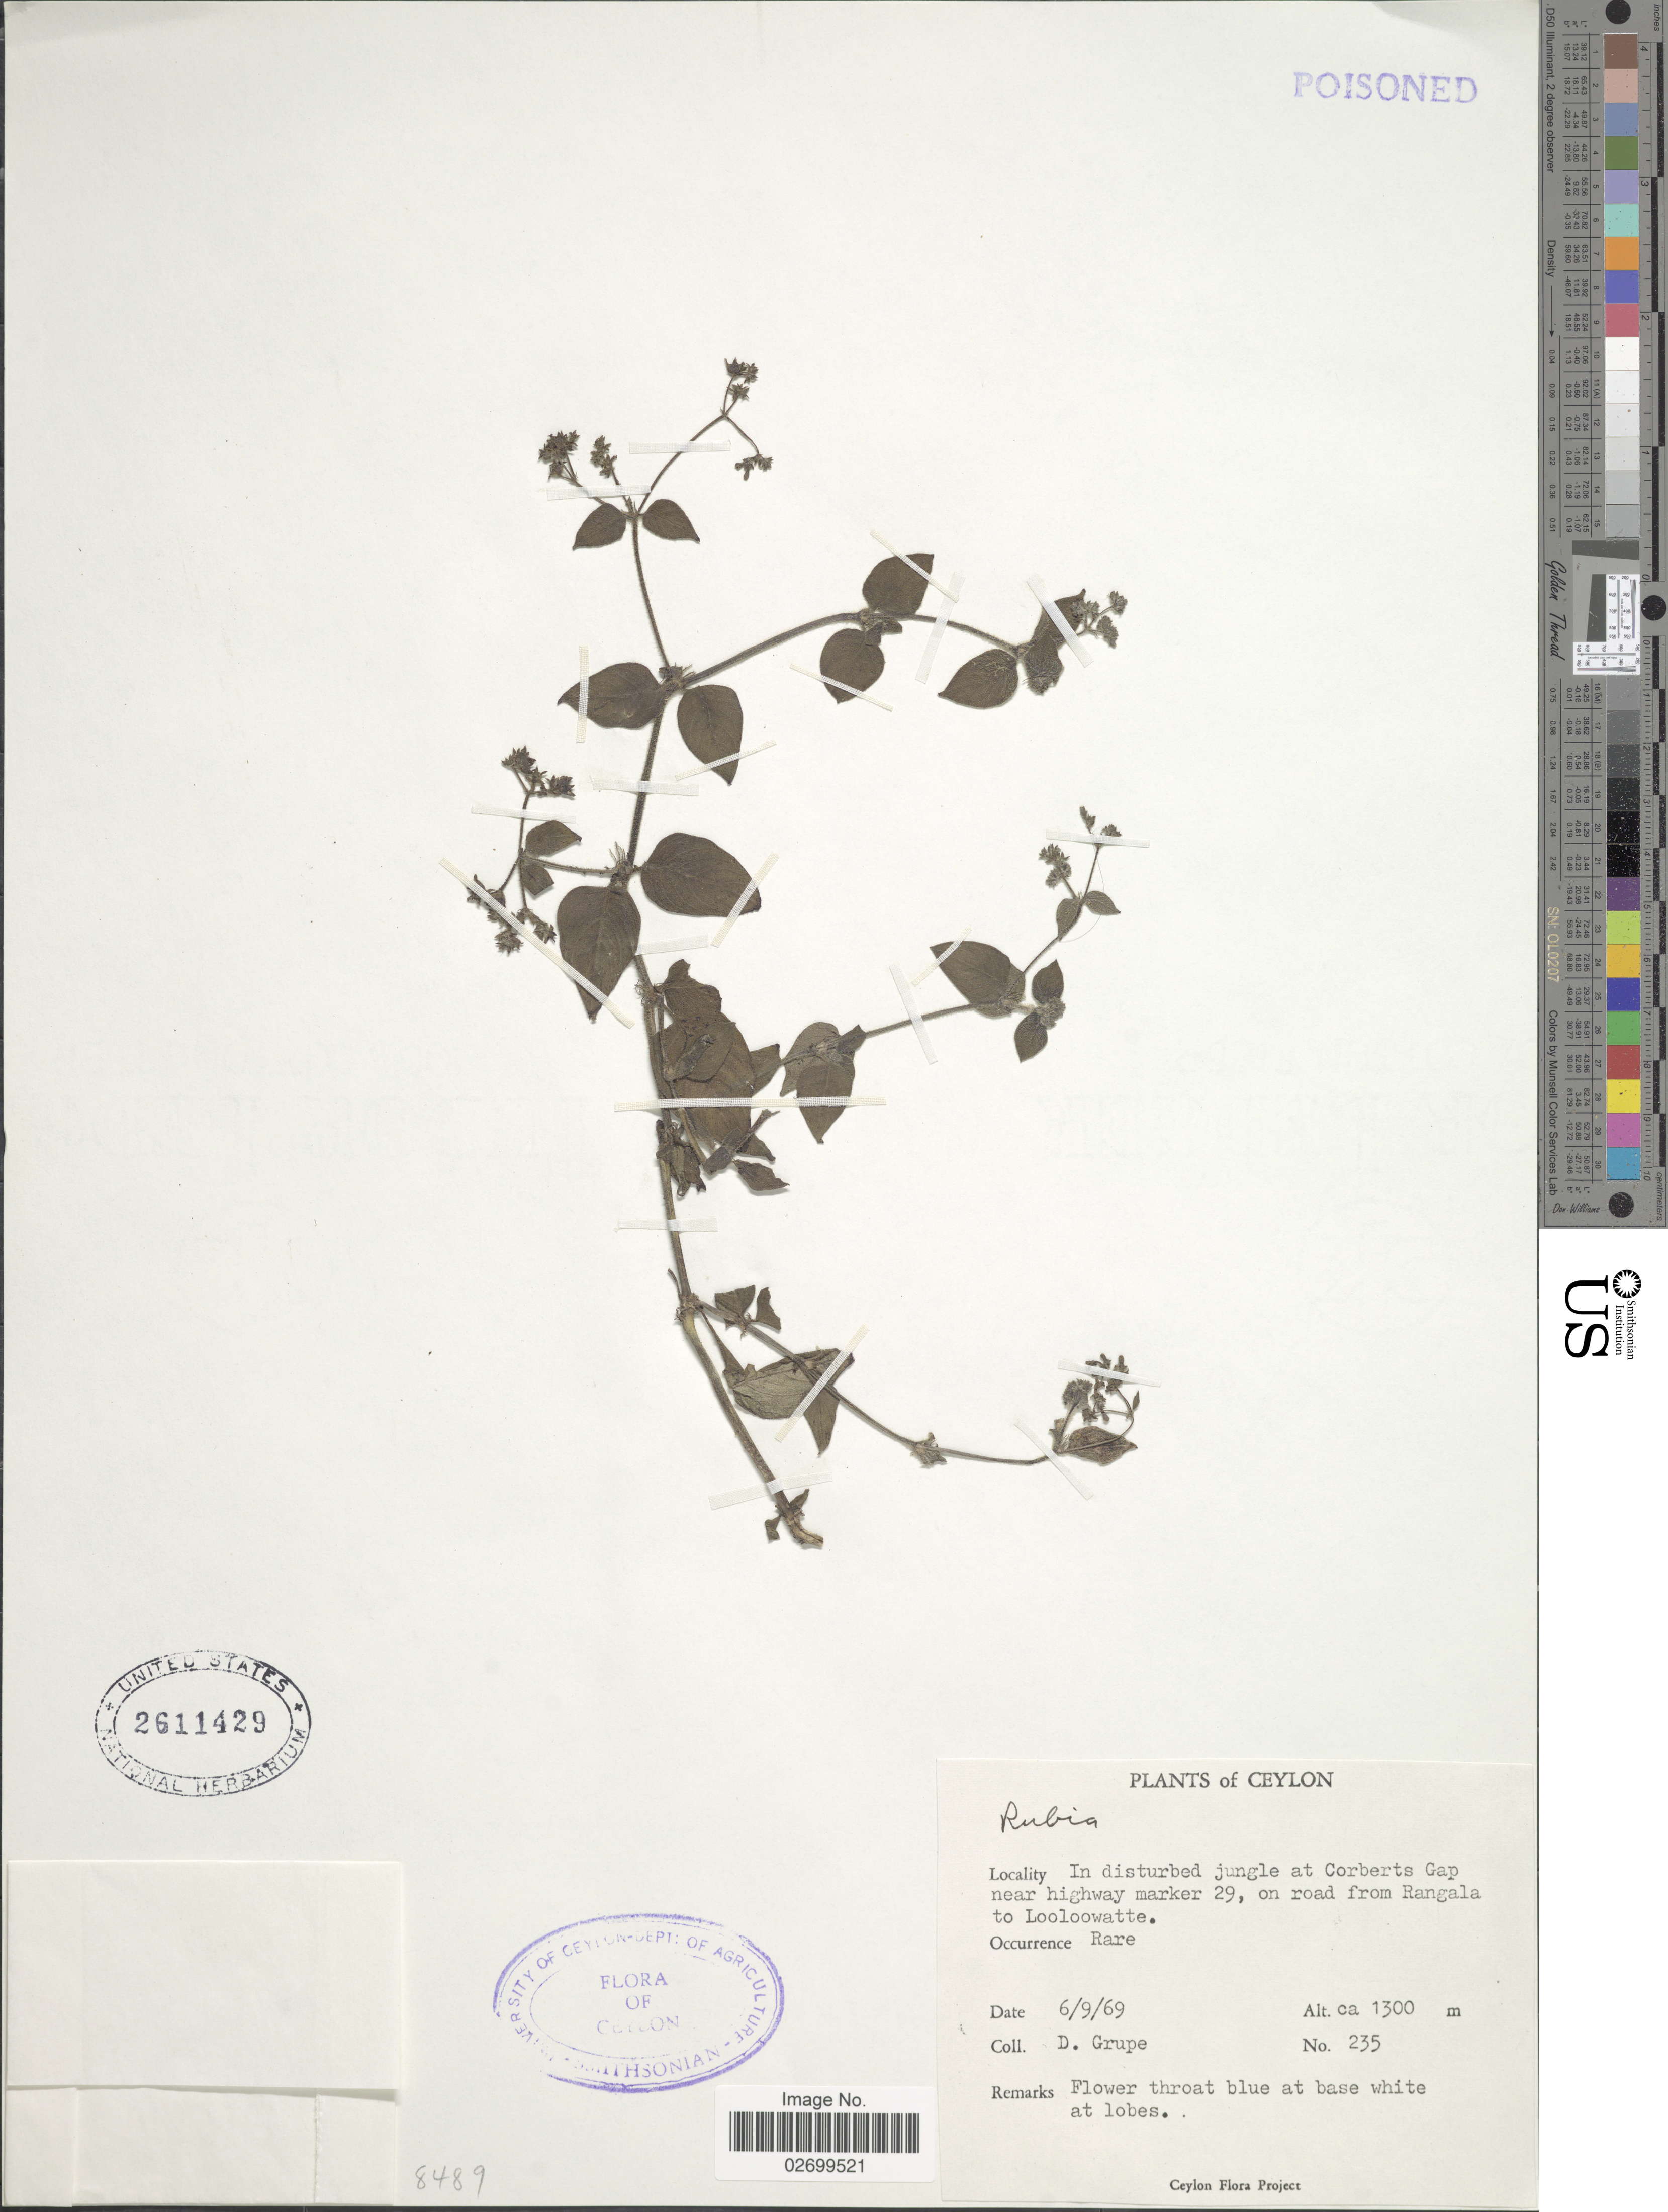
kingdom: Plantae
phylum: Tracheophyta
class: Magnoliopsida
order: Gentianales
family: Rubiaceae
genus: Rubia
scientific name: Rubia sp.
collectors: D. Grupe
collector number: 235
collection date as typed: Transcribed d/m/y: 6/9/69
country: Sri Lanka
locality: Ceylon, in disturbed jungle at Corberts Gap near highway marker 29, on road from Rangala to Looloowatte.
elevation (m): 1300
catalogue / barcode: US 2611429